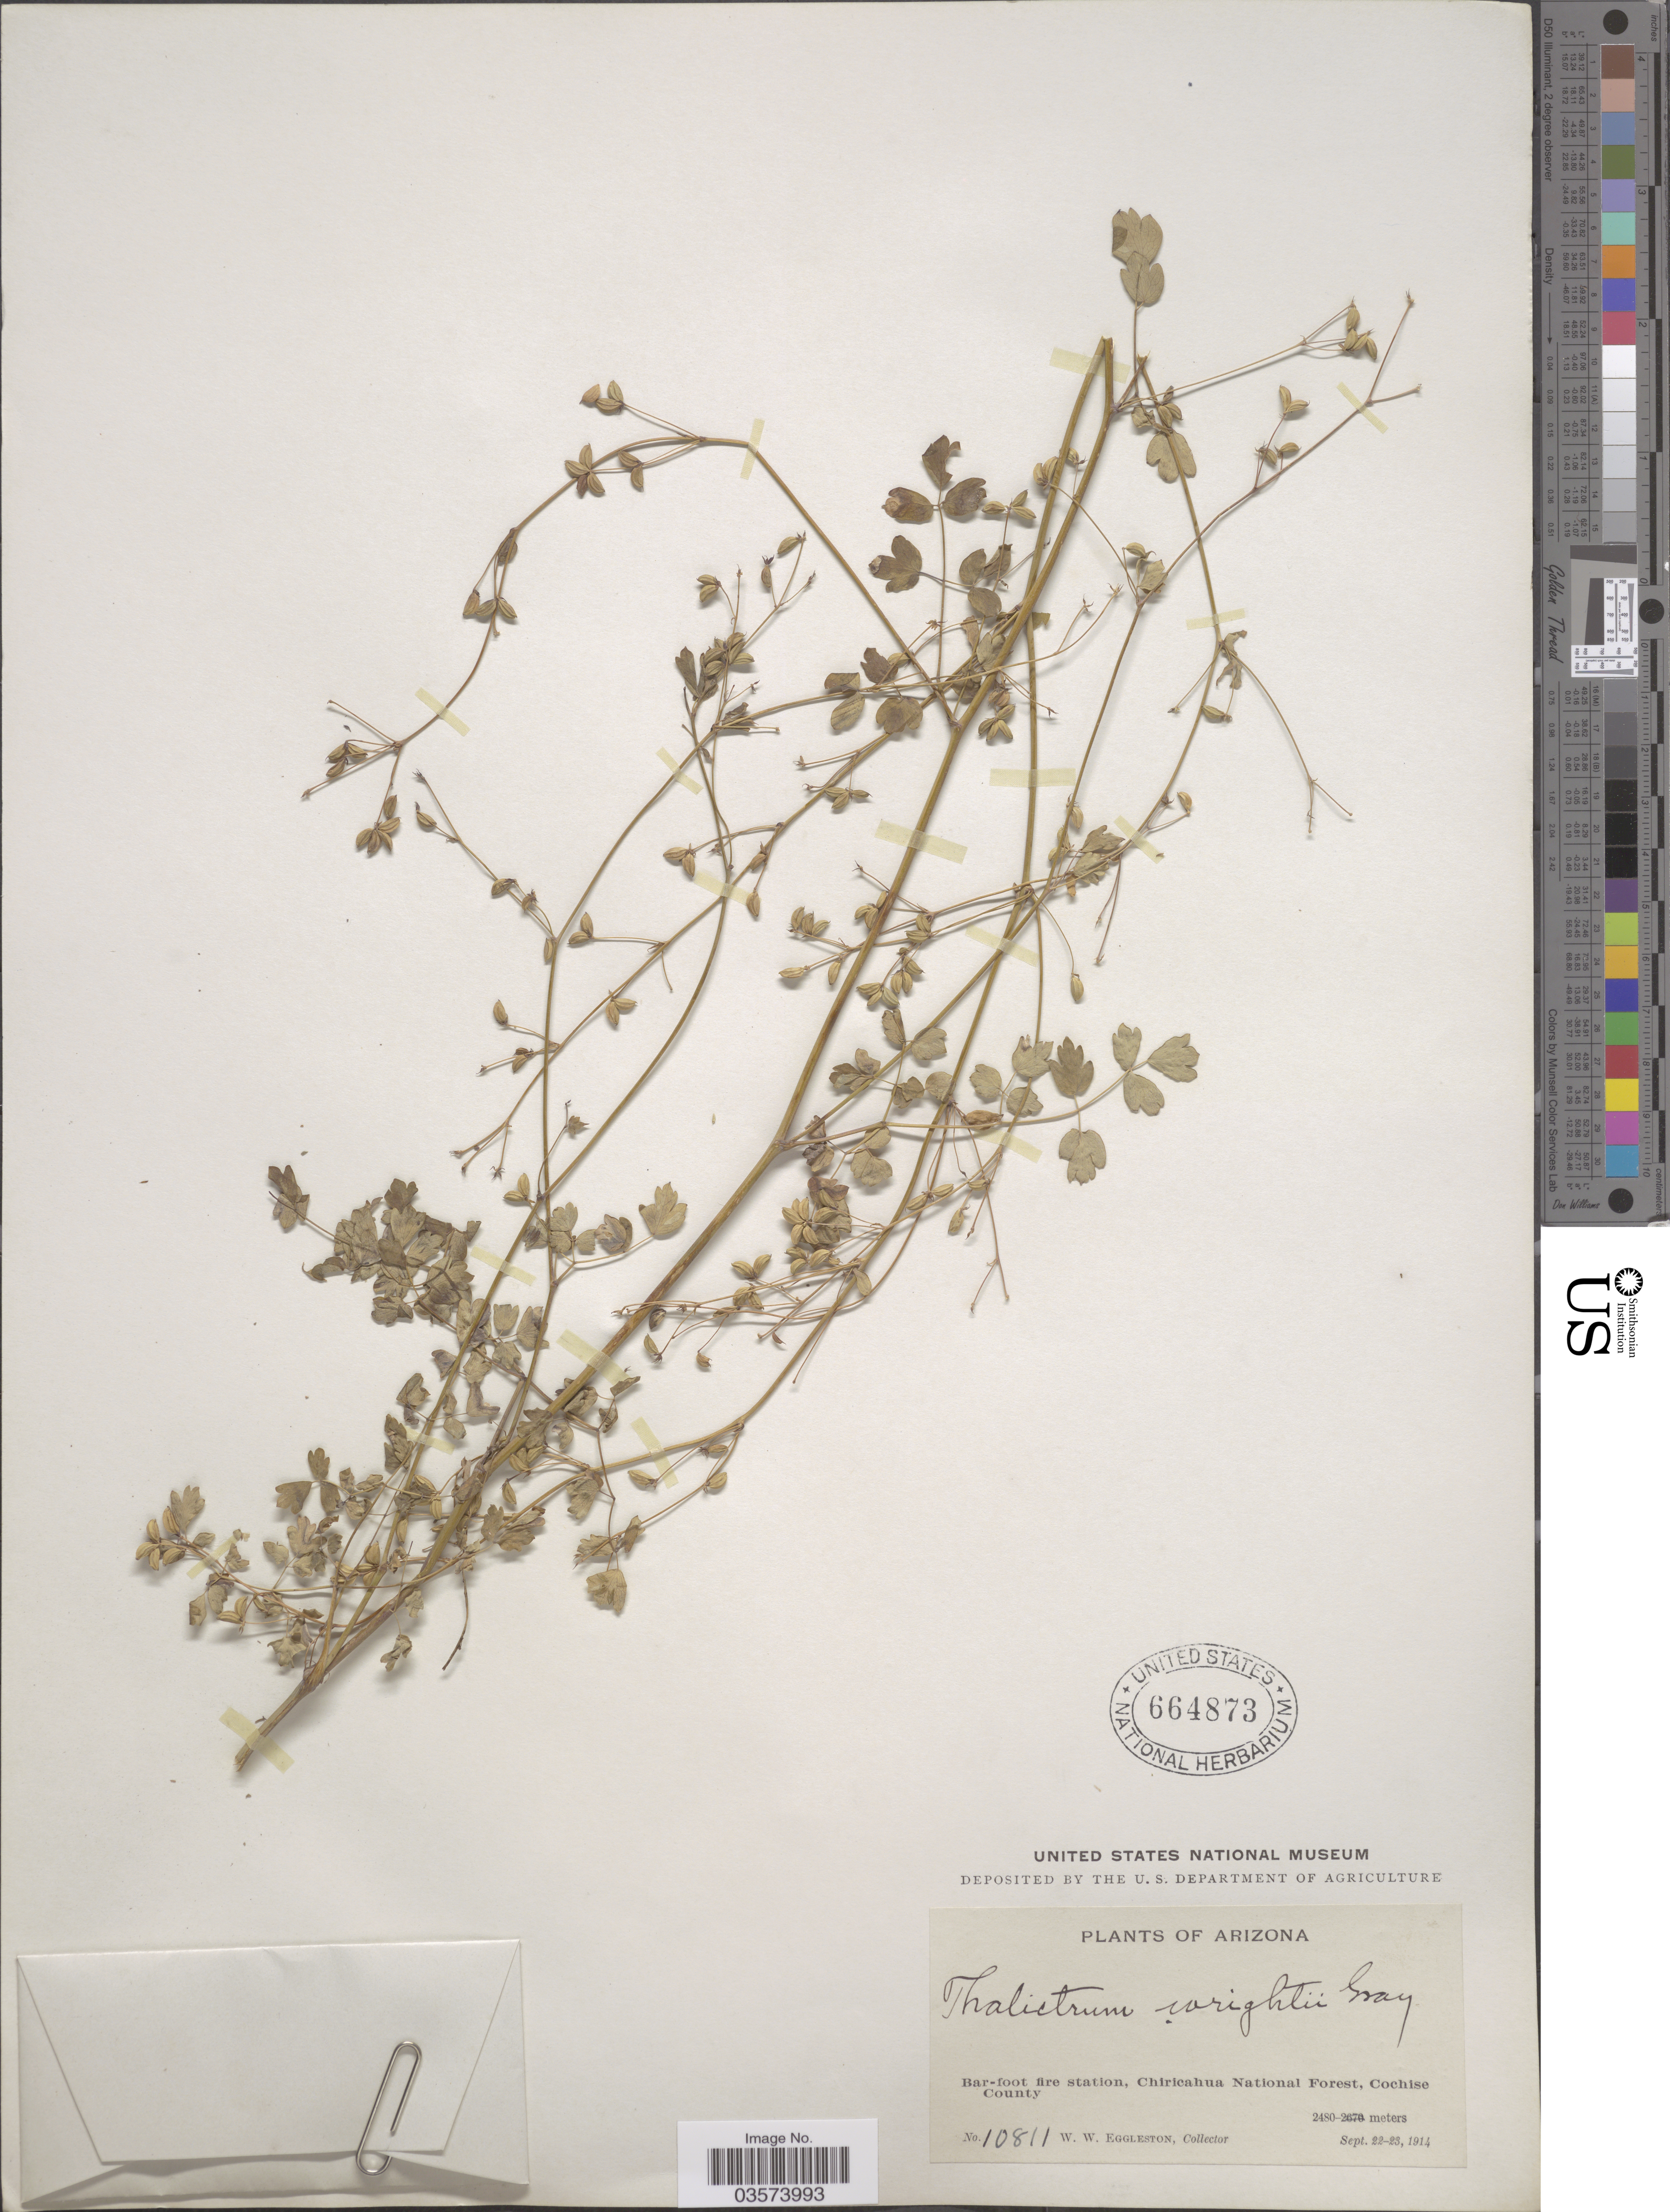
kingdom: Plantae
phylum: Tracheophyta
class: Magnoliopsida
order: Ranunculales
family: Ranunculaceae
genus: Thalictrum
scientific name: Thalictrum fendleri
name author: Engelm. ex A. Gray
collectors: W. W. Eggleston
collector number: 10811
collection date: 1914-09-22/1914-09-23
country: United States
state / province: Arizona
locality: Bar-foot fire station, Chiricahua National Forest, Cochise County.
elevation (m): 2480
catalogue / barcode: US 664873